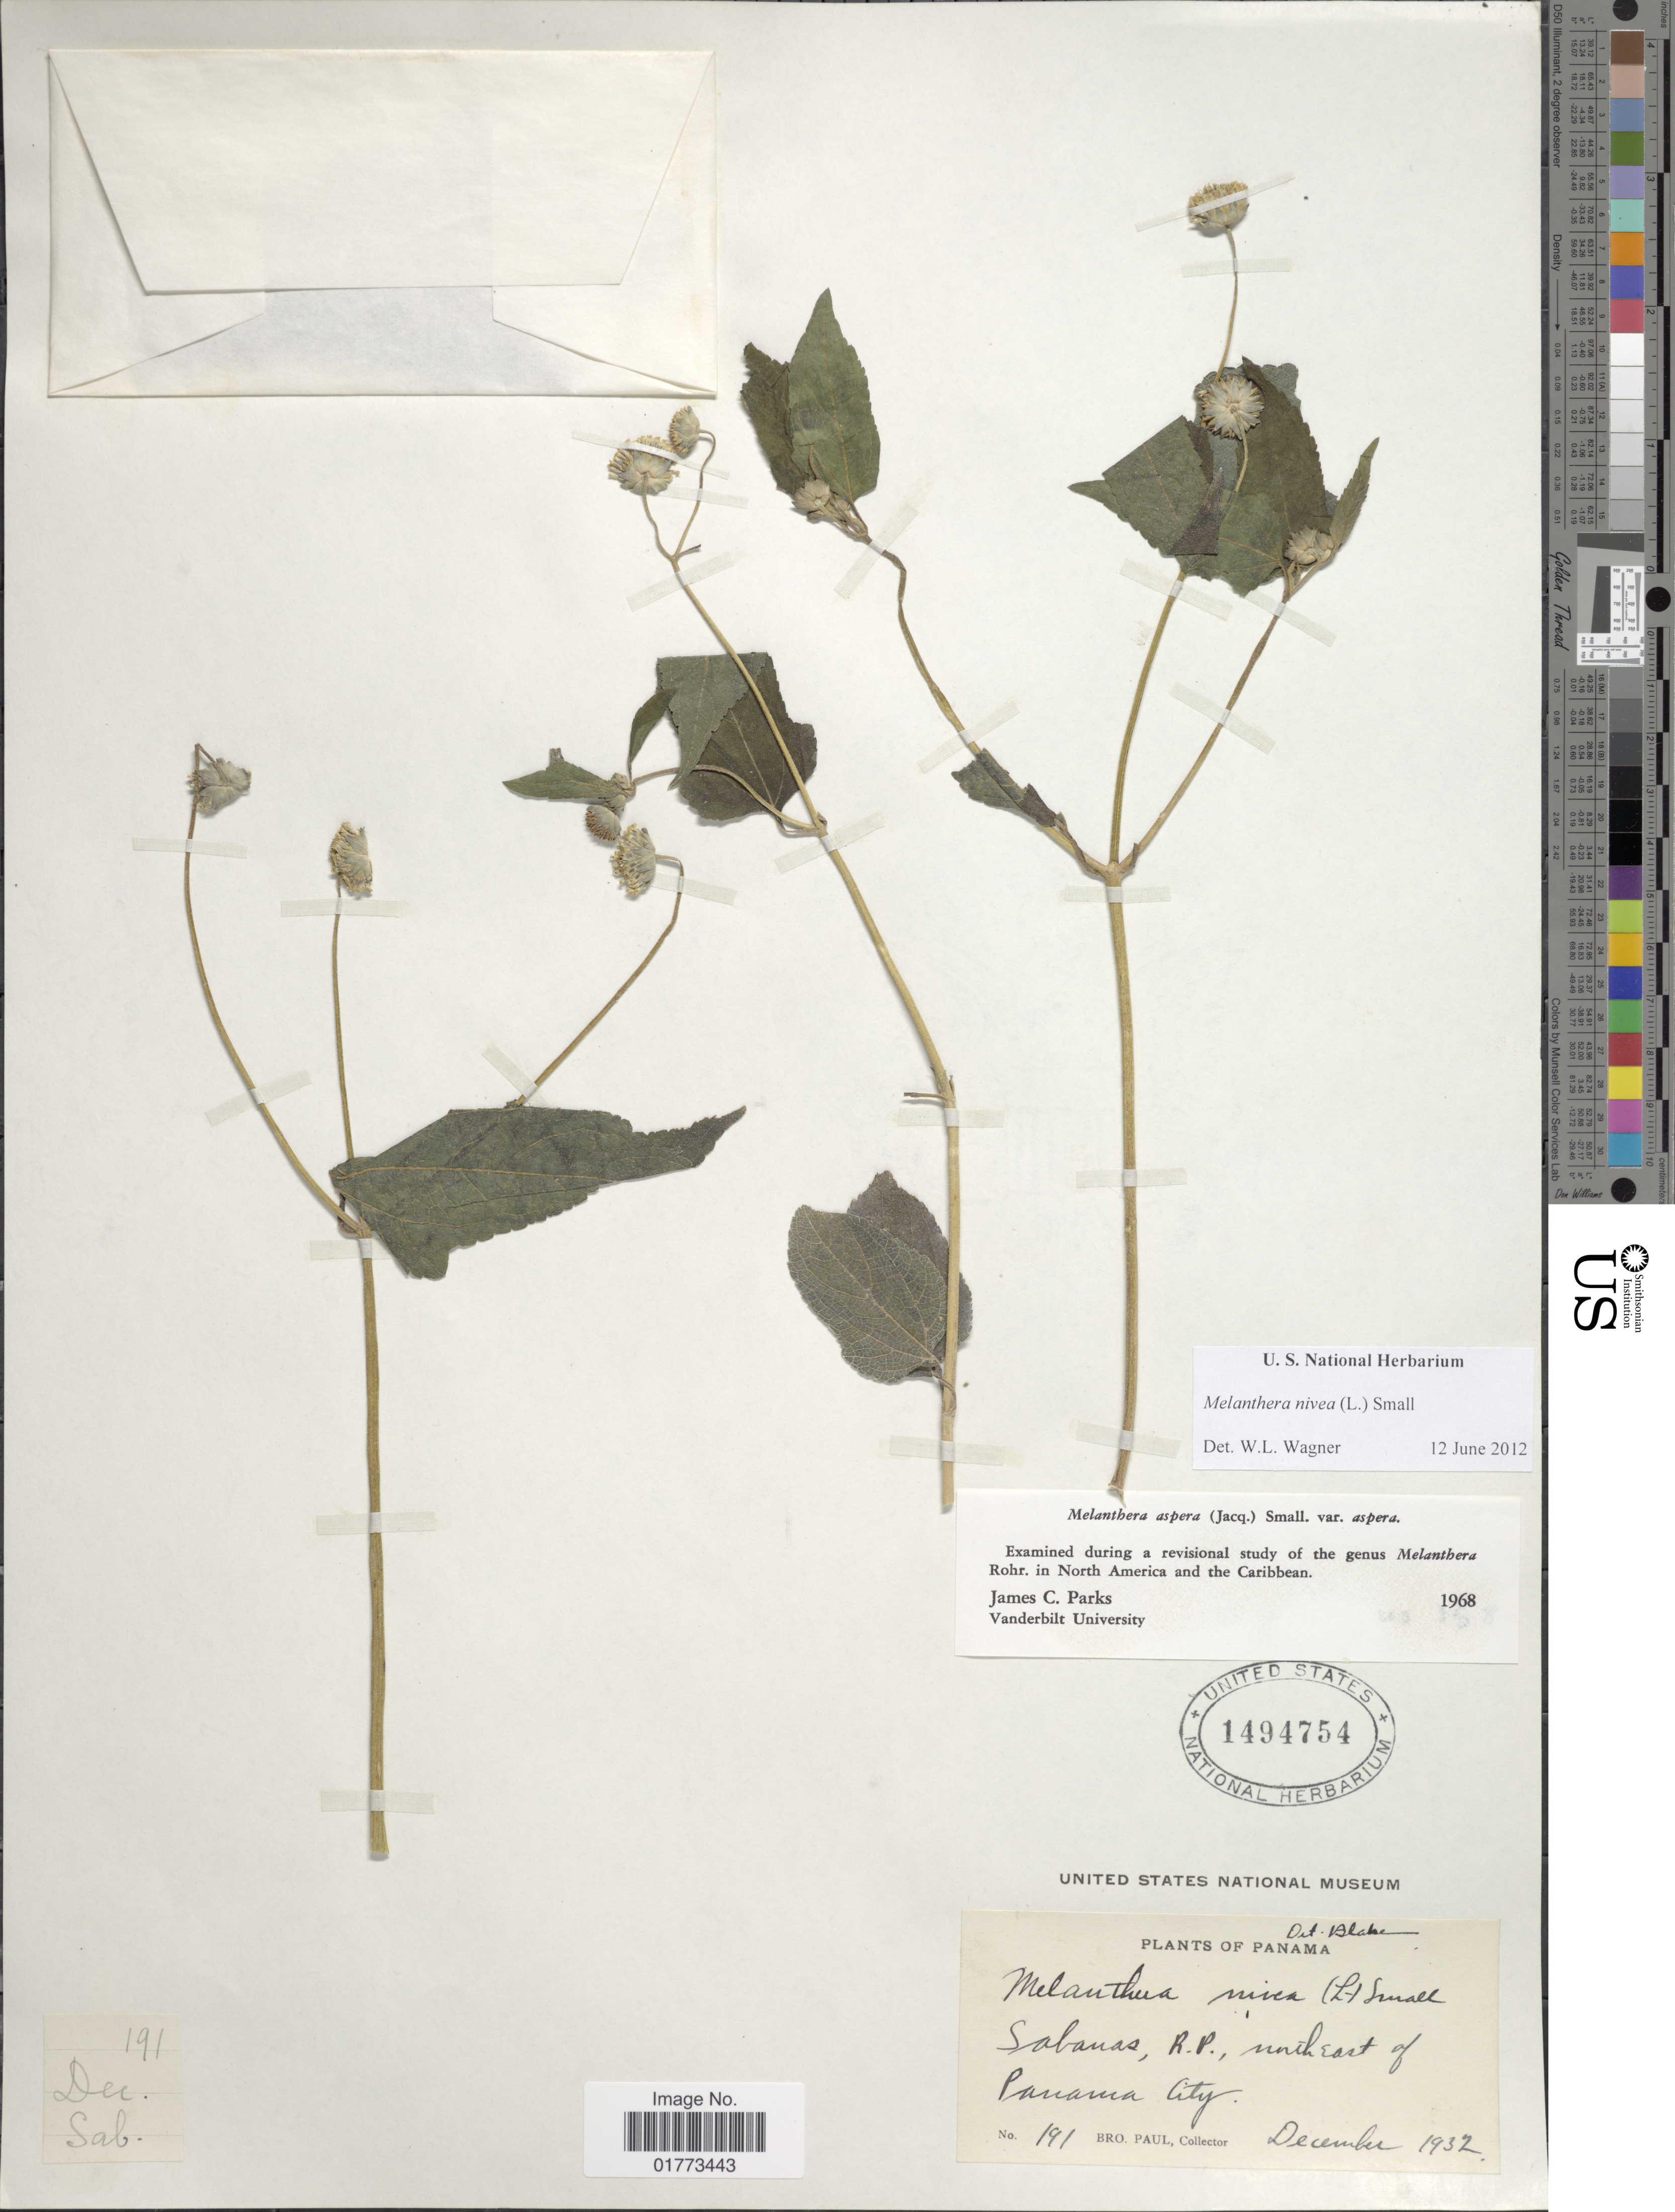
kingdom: Plantae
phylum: Tracheophyta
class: Magnoliopsida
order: Asterales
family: Asteraceae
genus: Melanthera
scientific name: Melanthera nivea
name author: (L.) Small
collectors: B. Paul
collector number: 191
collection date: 1932-12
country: Panama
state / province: Panamá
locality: Sabanas, R.P., northeast of Panama City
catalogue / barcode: US 1494754